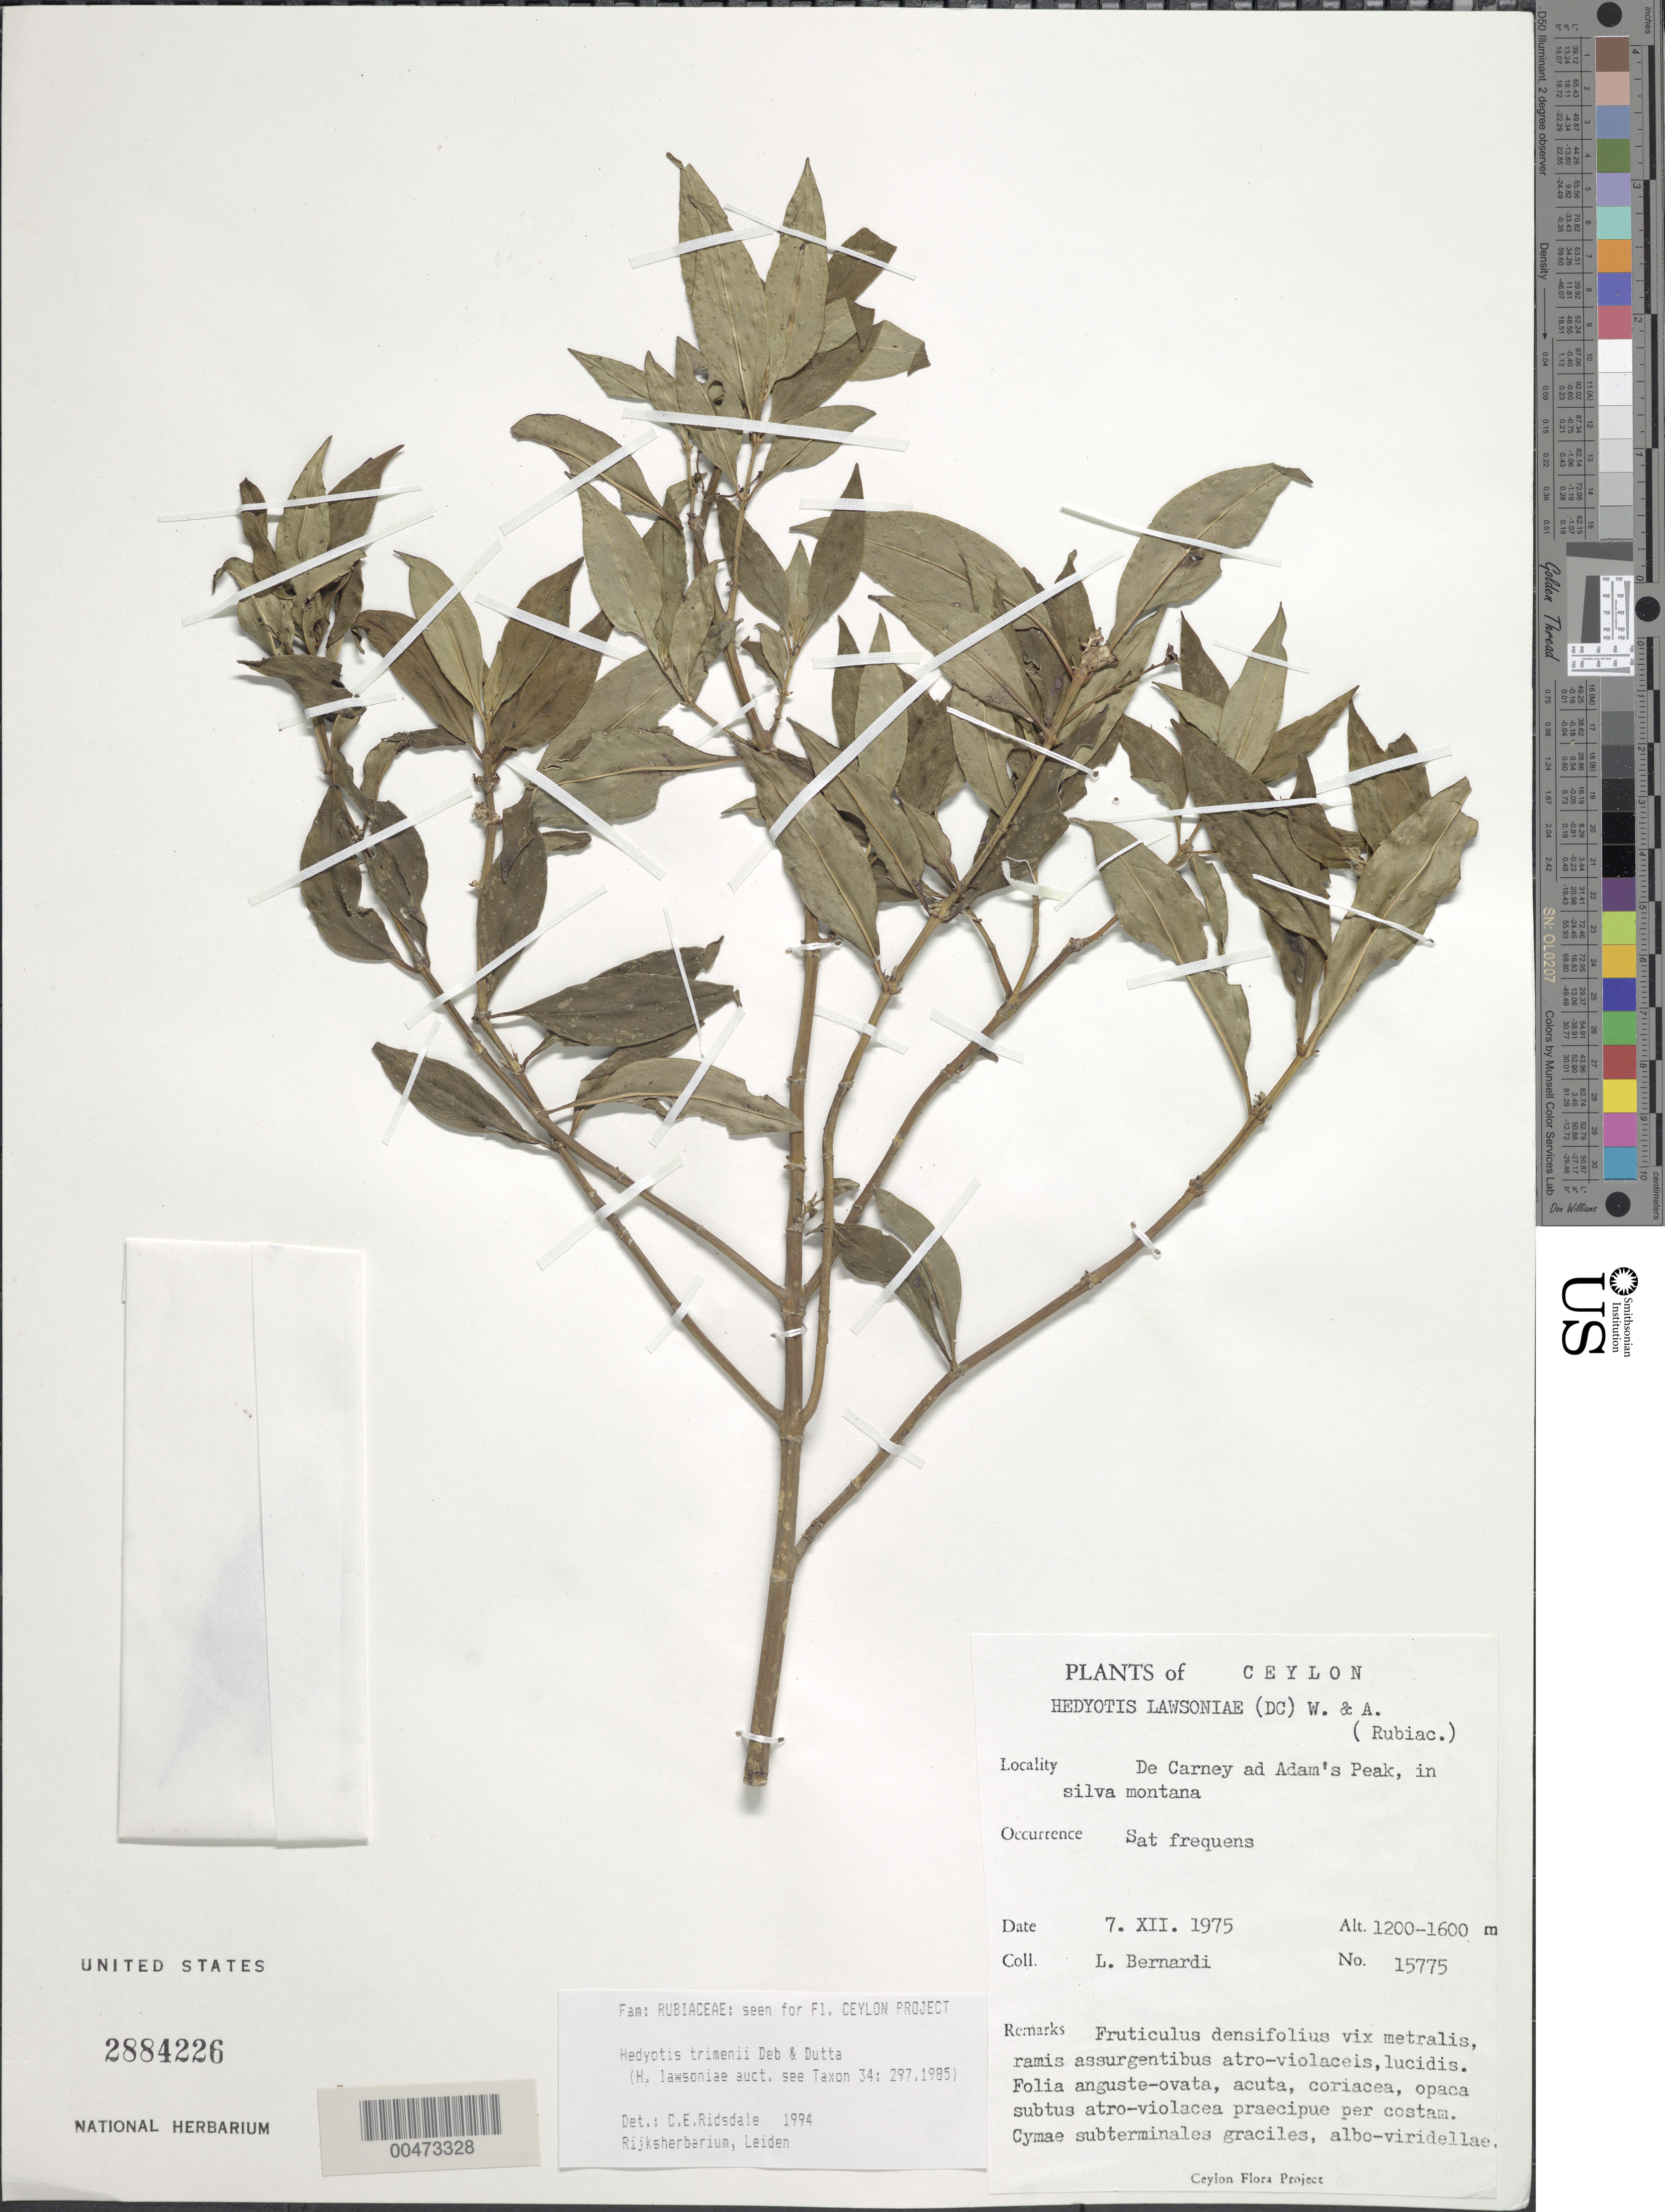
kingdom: Plantae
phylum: Tracheophyta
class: Magnoliopsida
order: Gentianales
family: Rubiaceae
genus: Hedyotis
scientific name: Hedyotis trimenii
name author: Deb & R. Dutta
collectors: L. Bernardi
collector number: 15775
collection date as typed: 07 Dec 1975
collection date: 1975-12-07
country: Sri Lanka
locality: De Carney ad Adam's Peak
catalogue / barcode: US 2884226